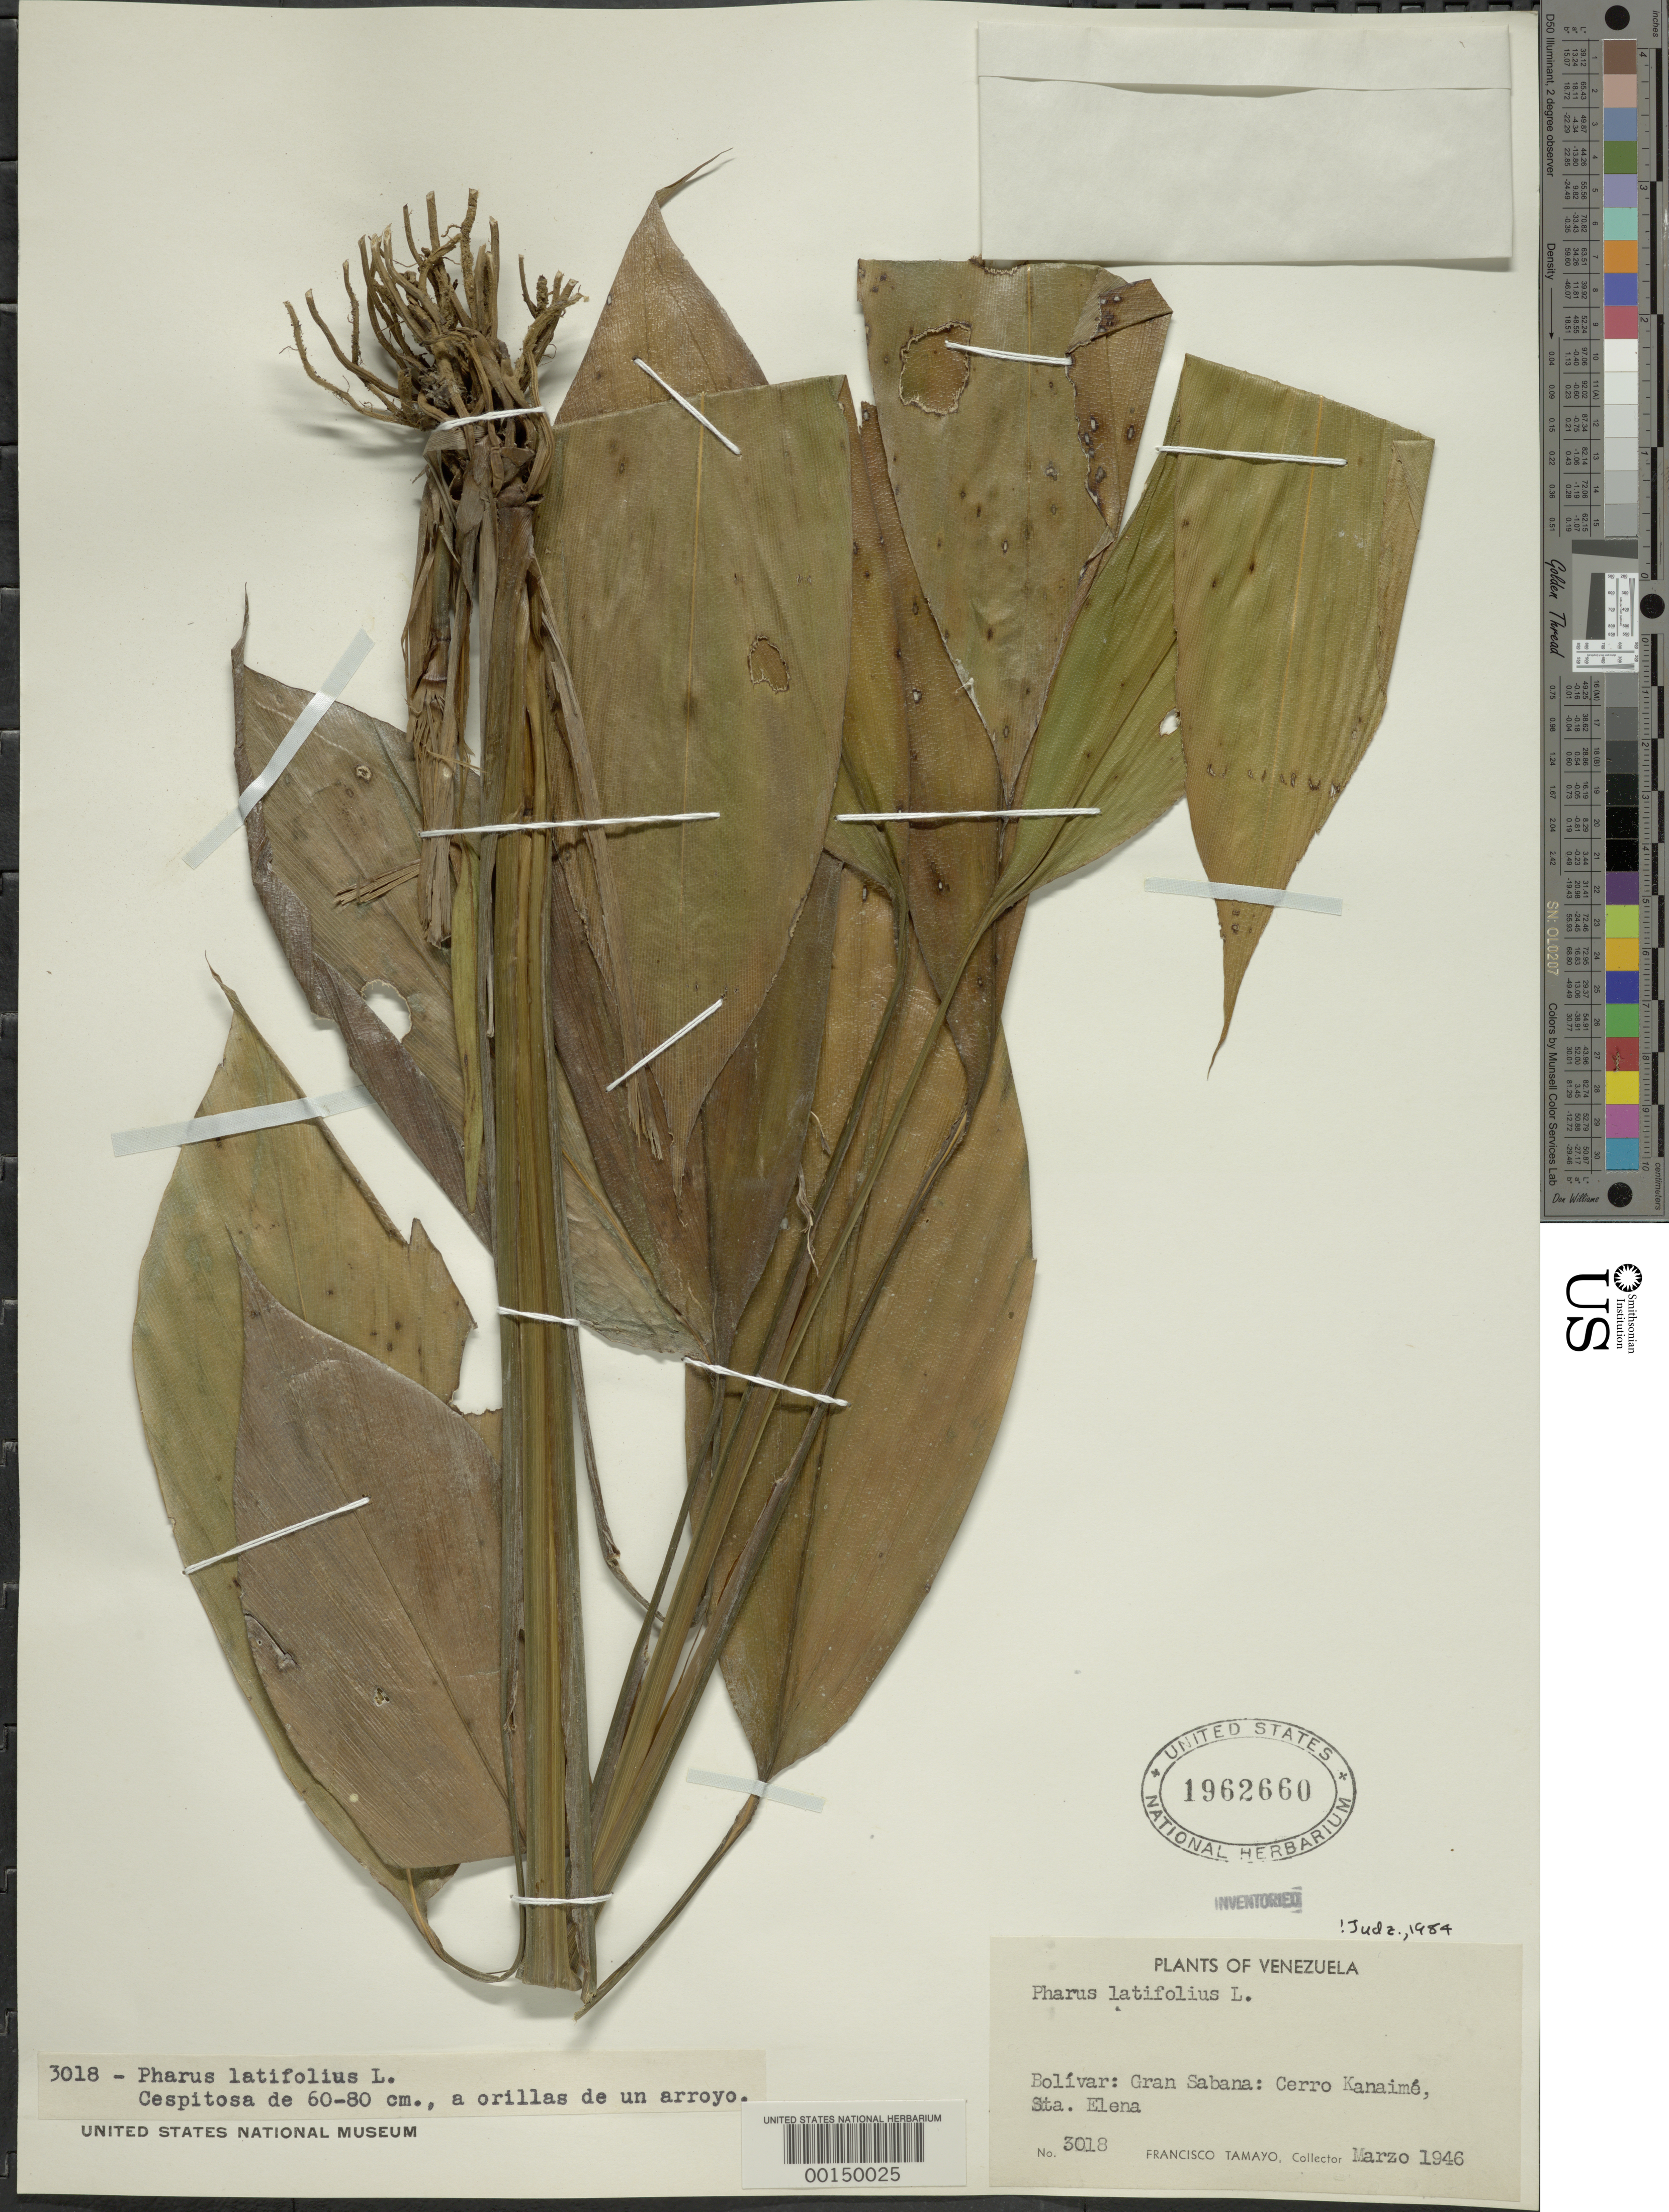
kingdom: Plantae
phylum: Tracheophyta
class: Liliopsida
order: Poales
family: Poaceae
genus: Pharus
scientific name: Pharus latifolius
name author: L.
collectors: F. Tamayo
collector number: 3018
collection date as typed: Mar 1946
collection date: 1946-03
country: Venezuela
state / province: Bolivar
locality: Gran sabana, cerro kanaime santa elena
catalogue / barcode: US 1962660